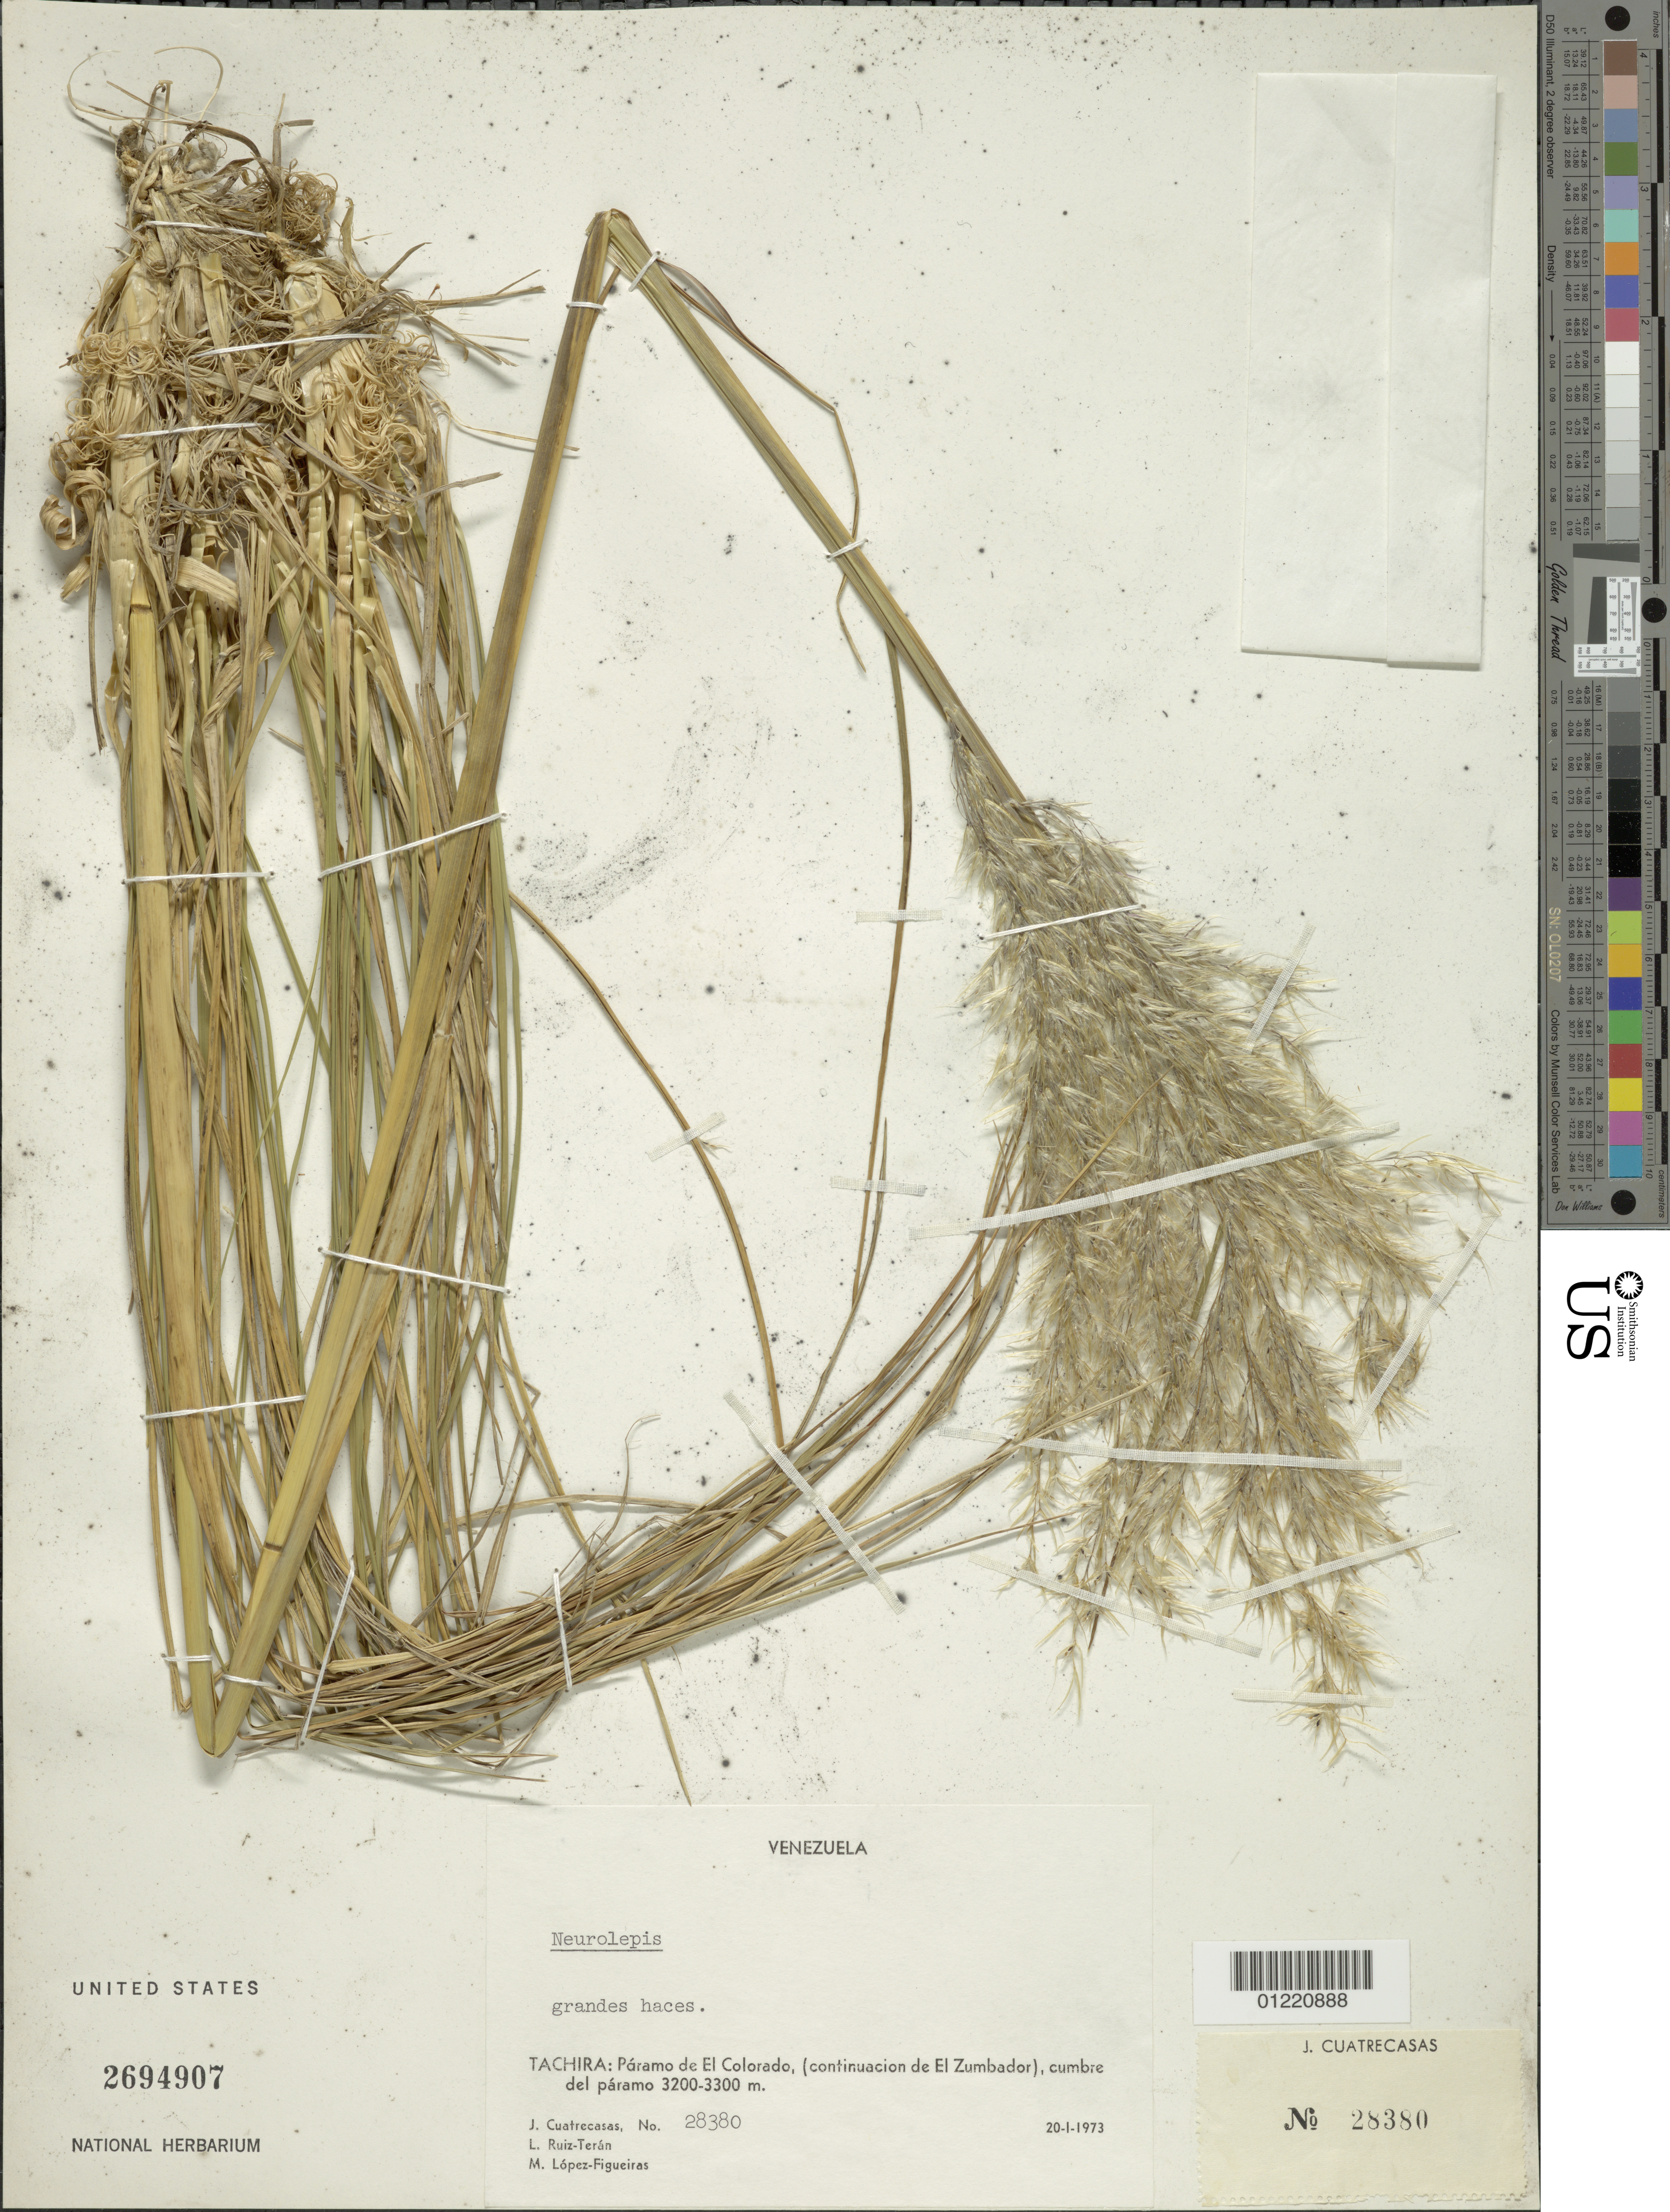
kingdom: Plantae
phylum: Tracheophyta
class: Liliopsida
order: Poales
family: Poaceae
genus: Neurolepis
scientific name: Neurolepis sp.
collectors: J. Cuatrecasas, L. E. Ruíz-Terán & M. López Figueiras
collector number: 28380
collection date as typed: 20 Jan 1973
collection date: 1973-01-20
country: Venezuela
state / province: Tachira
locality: Páramo de El Colorado, (continuacion de El Zumbador)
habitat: Cumbre del páramo.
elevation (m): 3200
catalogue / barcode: US 2694907